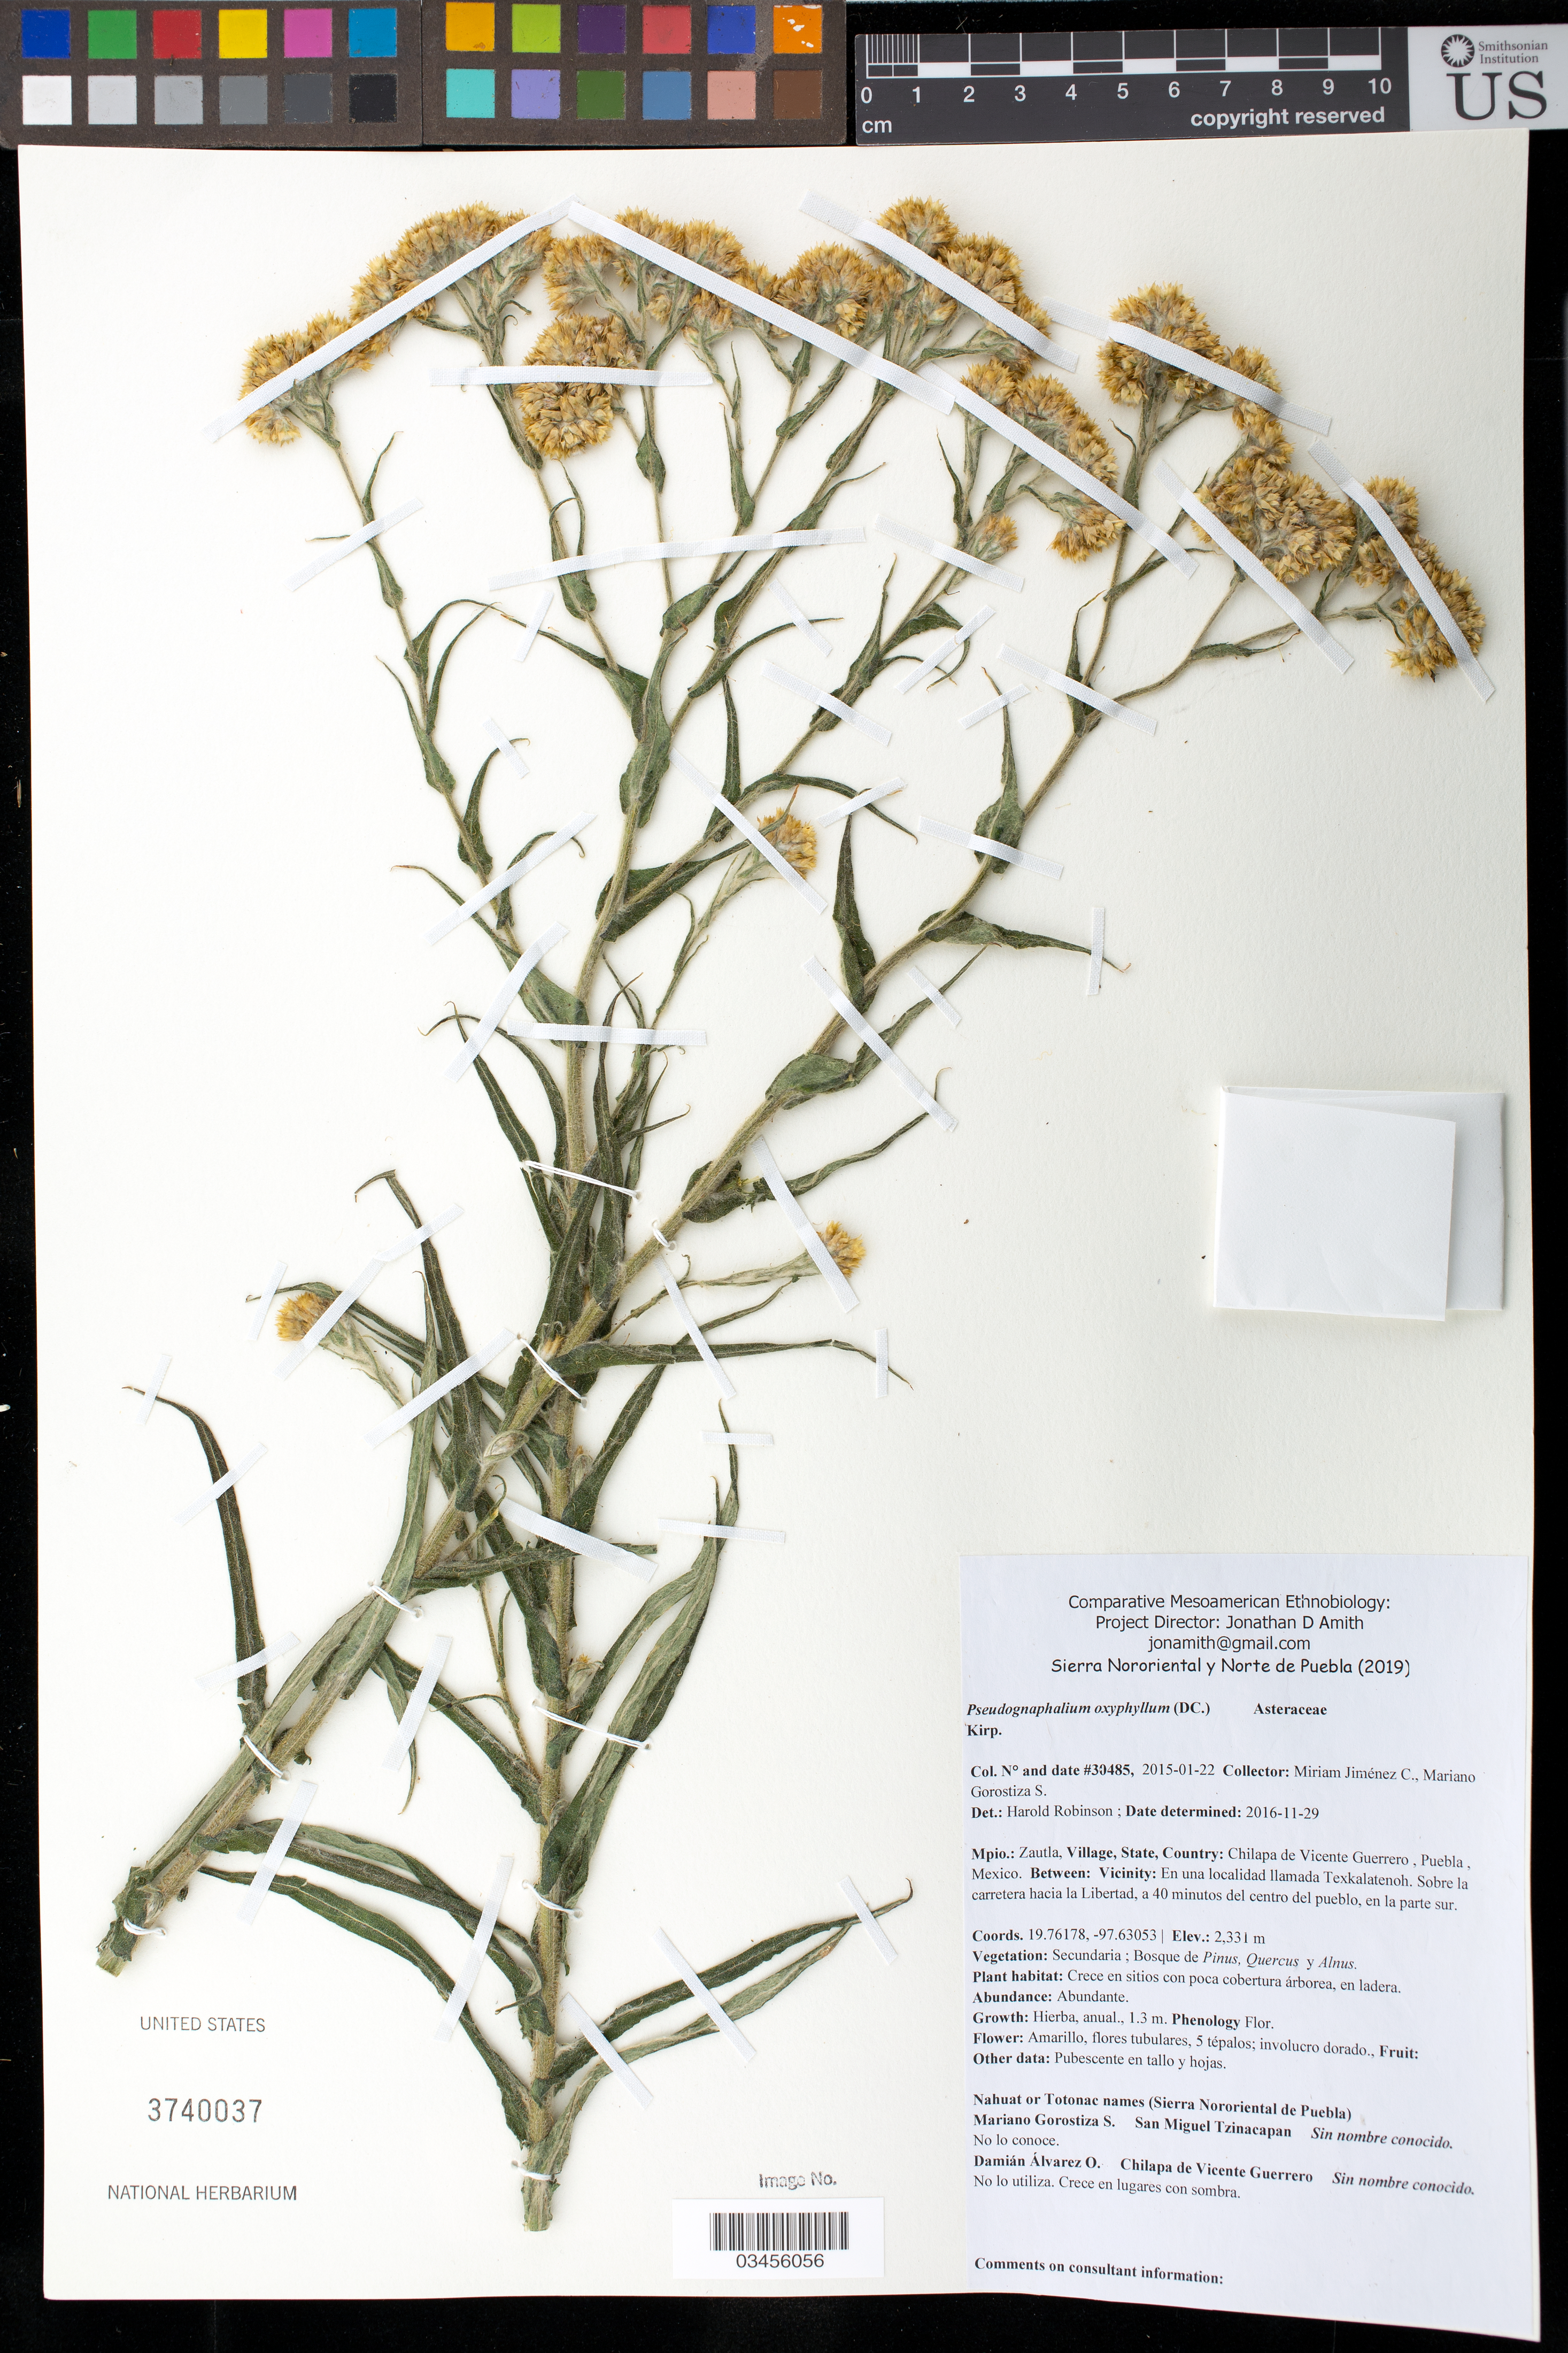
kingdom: Plantae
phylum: Tracheophyta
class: Magnoliopsida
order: Asterales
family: Asteraceae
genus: Pseudognaphalium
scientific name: Pseudognaphalium oxyphyllum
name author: (DC.) Kirp.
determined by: Robinson, Harold E., (US)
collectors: M. Jiménez Chimil & M. Gorostiza S.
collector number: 30485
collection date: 2015-01-22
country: México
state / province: Puebla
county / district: Zautla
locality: PUEBLO: Chilapa de Vicente Guerrero; LOCALIDAD EXACTA: En una localidad llamada Texkalatenoh. Sobre la carretera hacia la Libertad, a 40 minutos del centro del pueblo, en la parte sur.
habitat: Bosque de Pinus, Quercus y Alnus | En sitios con poca cobertura árborea, en ladera.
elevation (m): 2331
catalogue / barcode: US 3740037